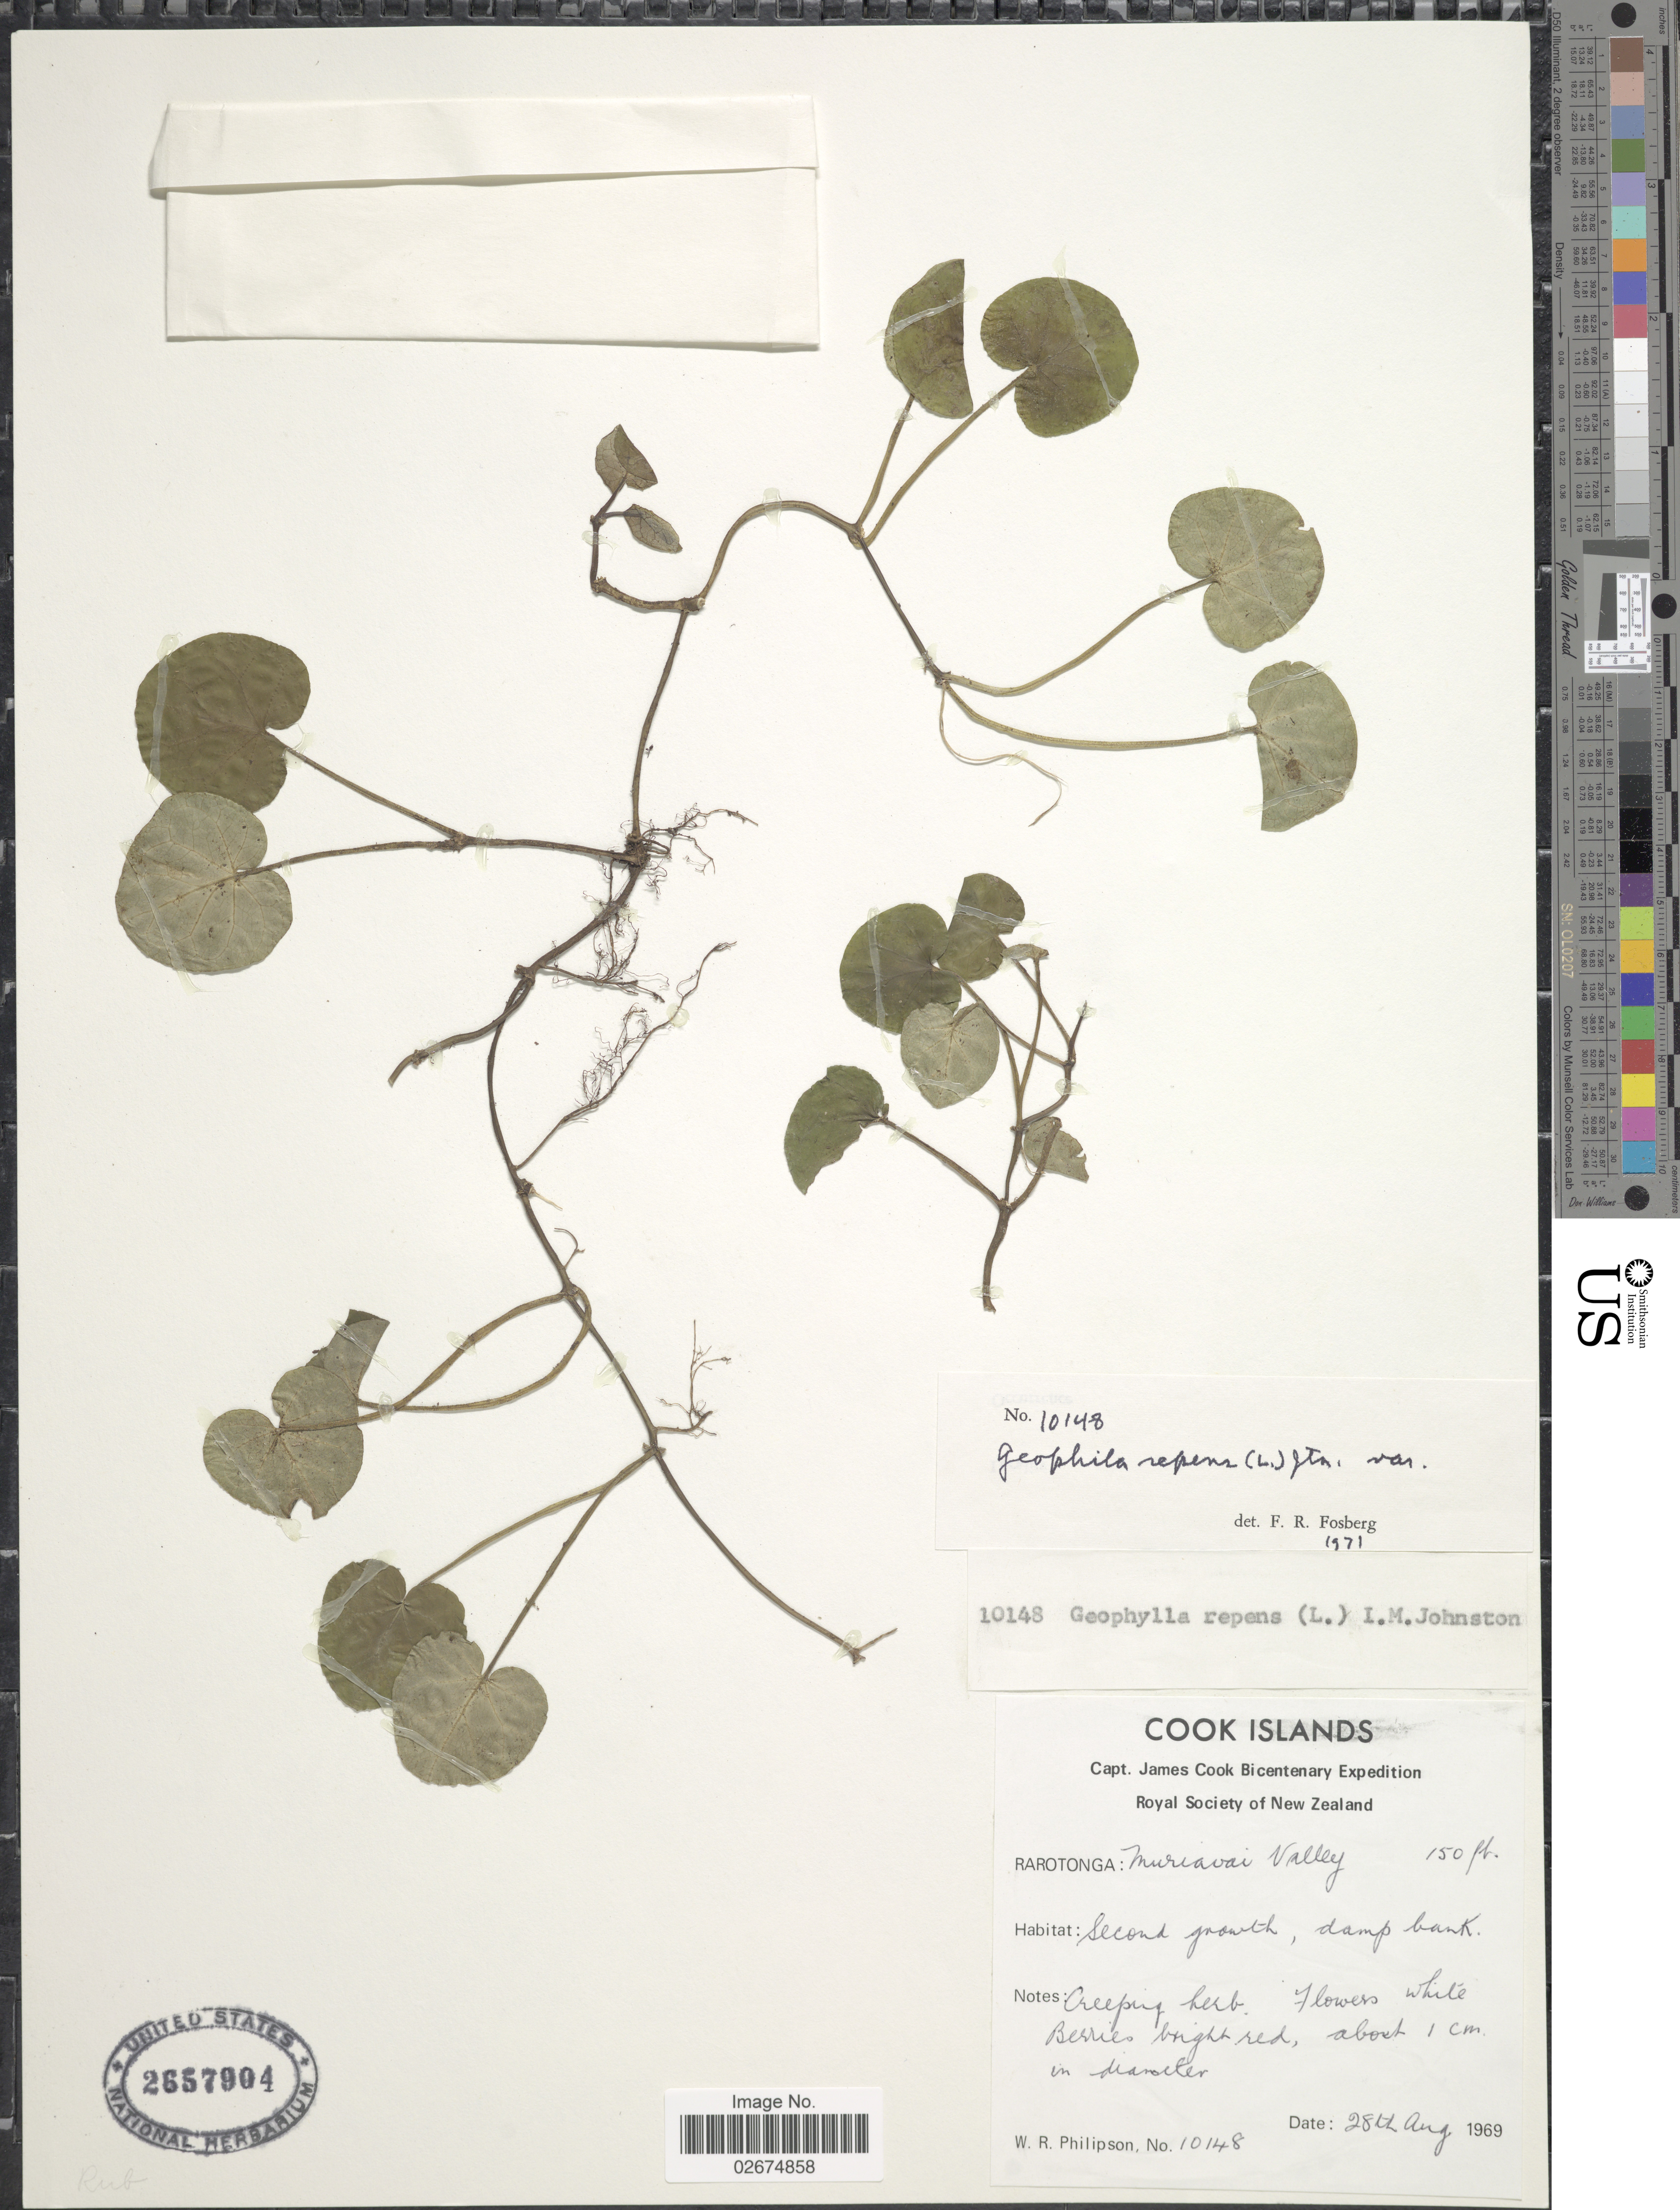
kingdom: Plantae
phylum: Tracheophyta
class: Magnoliopsida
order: Gentianales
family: Rubiaceae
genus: Geophila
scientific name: Geophila repens var. asiatica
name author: (Cham. & Schltdl.) Fosberg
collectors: W. R. Philipson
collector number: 10148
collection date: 1969-08-28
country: Cook Islands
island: Rarotonga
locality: Rarotonga: Muriavai Valley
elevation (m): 46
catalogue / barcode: US 2657904